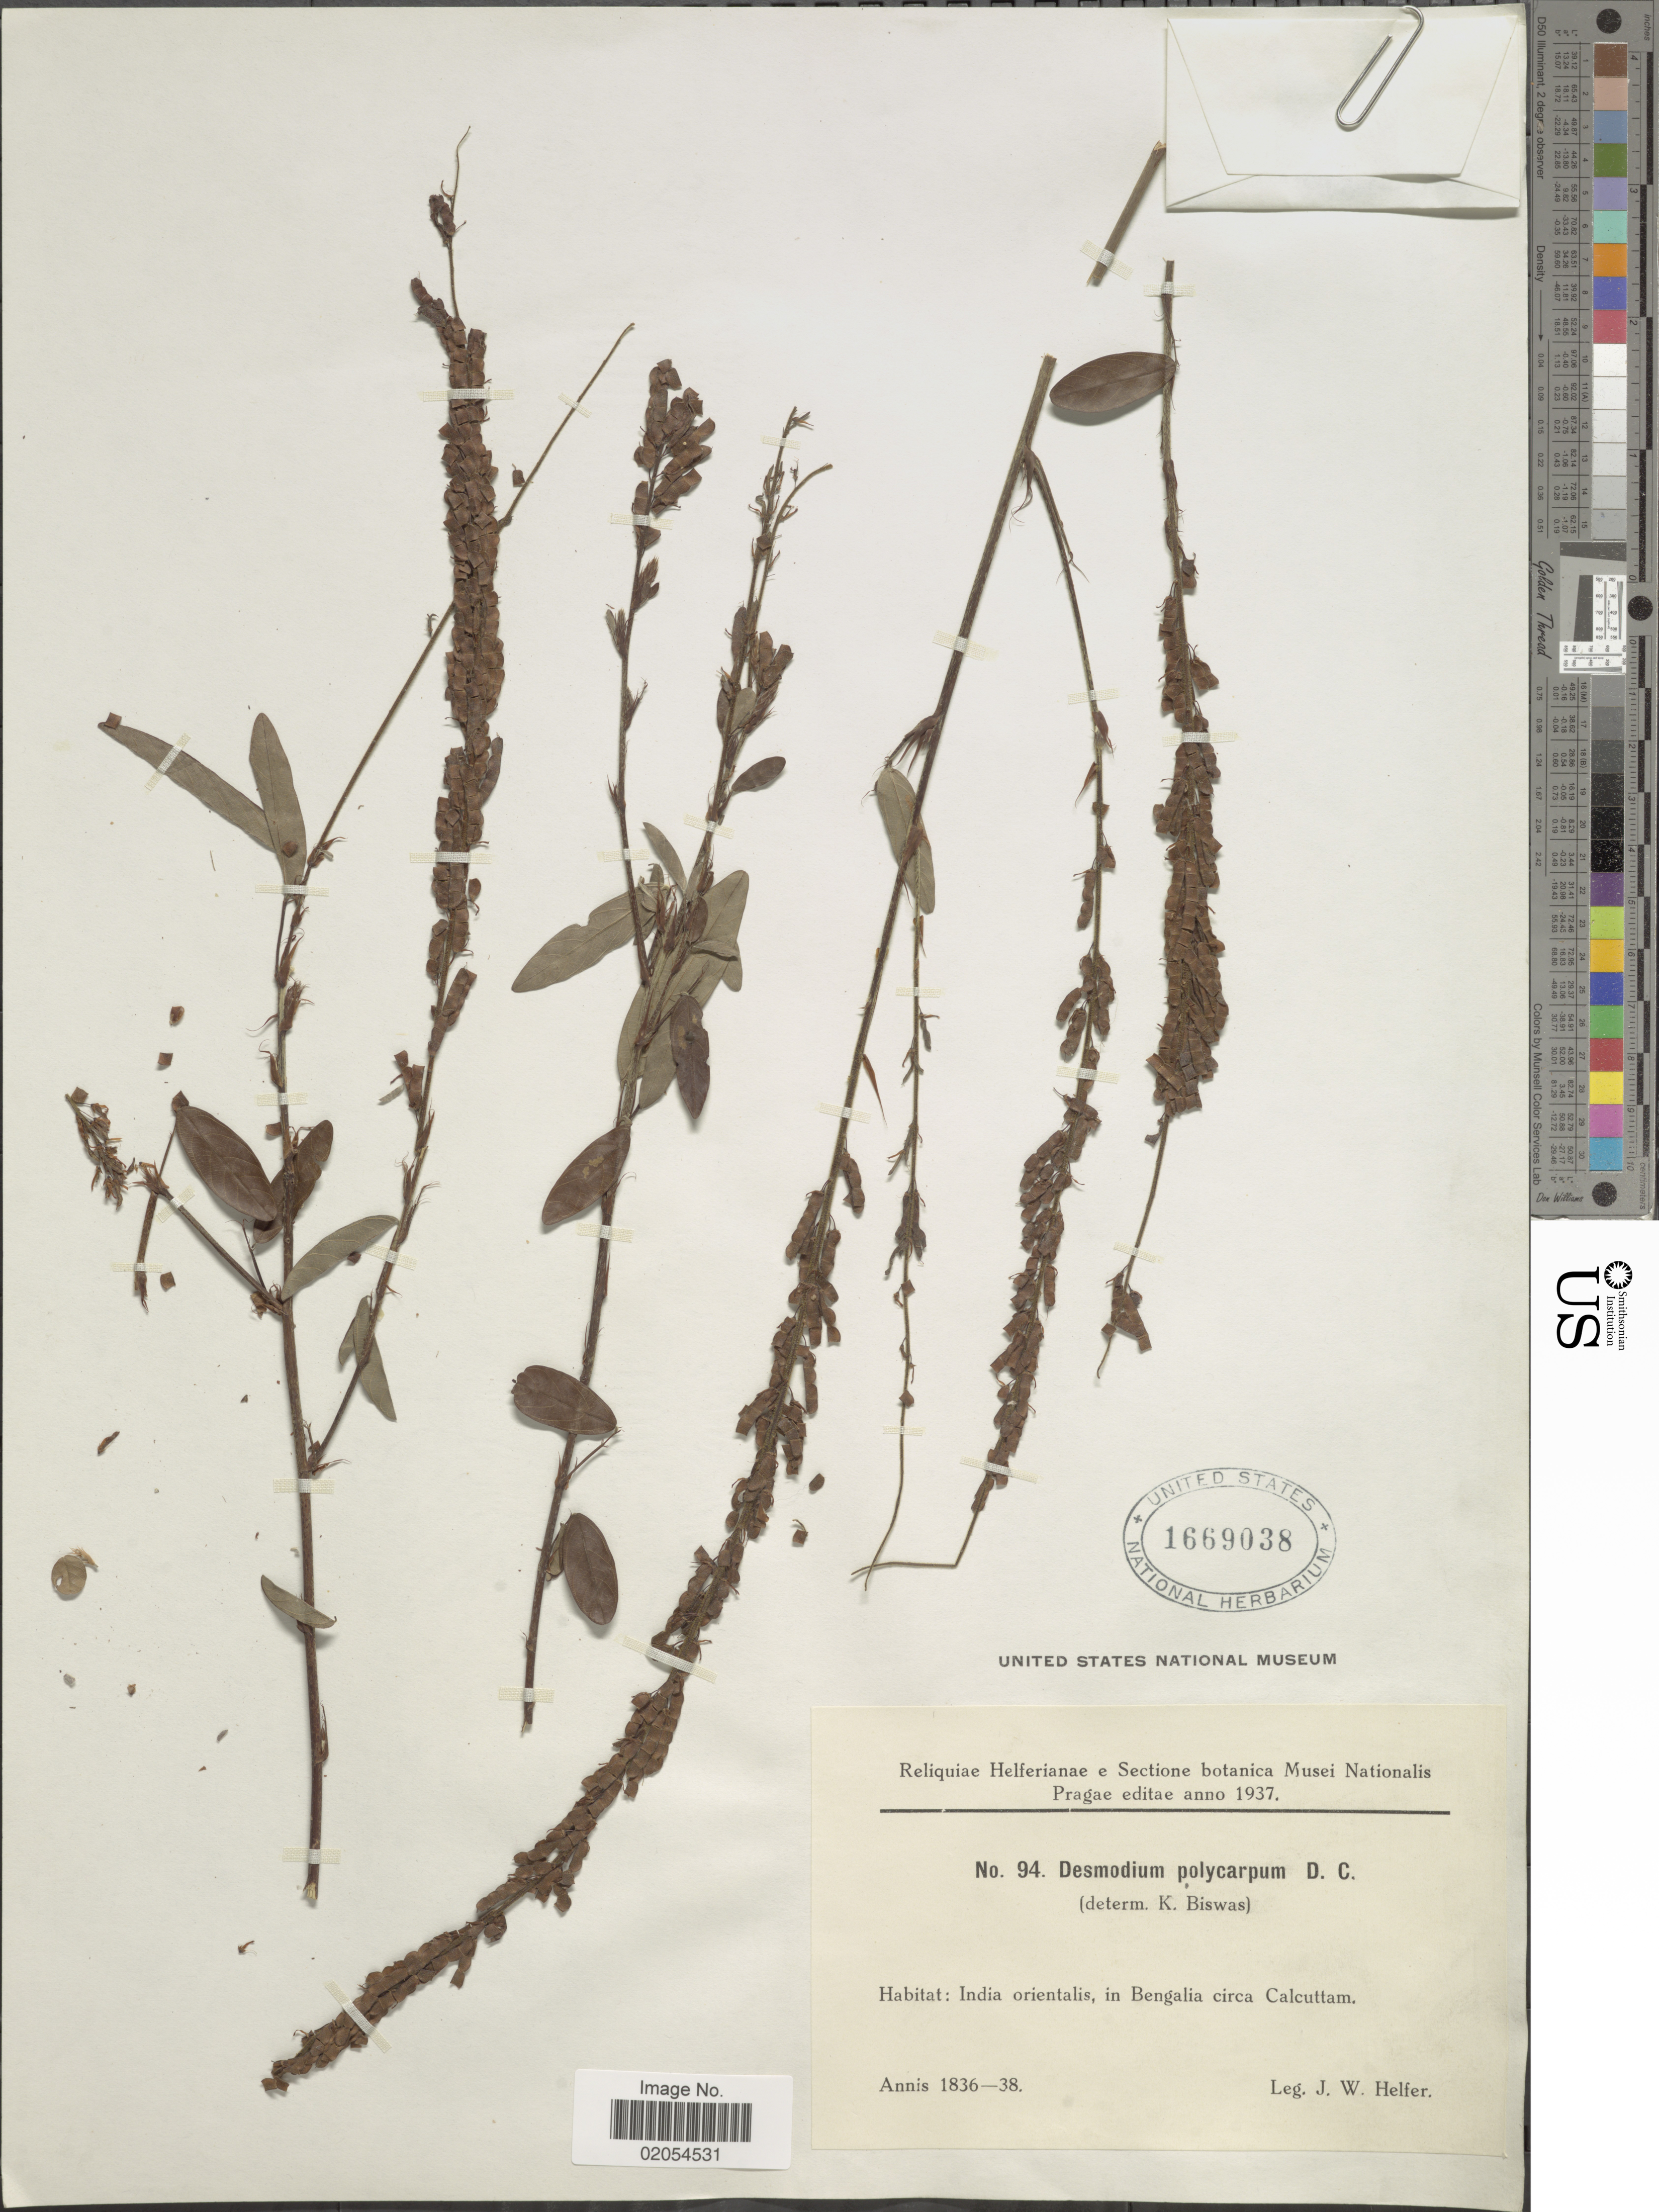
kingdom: Plantae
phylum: Tracheophyta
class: Magnoliopsida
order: Fabales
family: Fabaceae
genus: Grona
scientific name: Grona heterocarpos subsp. heterocarpos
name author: (L.) H. Ohashi & K. Ohashi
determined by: Strong, Mark T., (BOT), Smithsonian Institution - National Museum of Natural History (UNITED STATES)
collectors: J. W. Helfer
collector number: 94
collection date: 1836/1838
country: India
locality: India orientalis, in Bengalia circa Calcuttam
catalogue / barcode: US 1669038